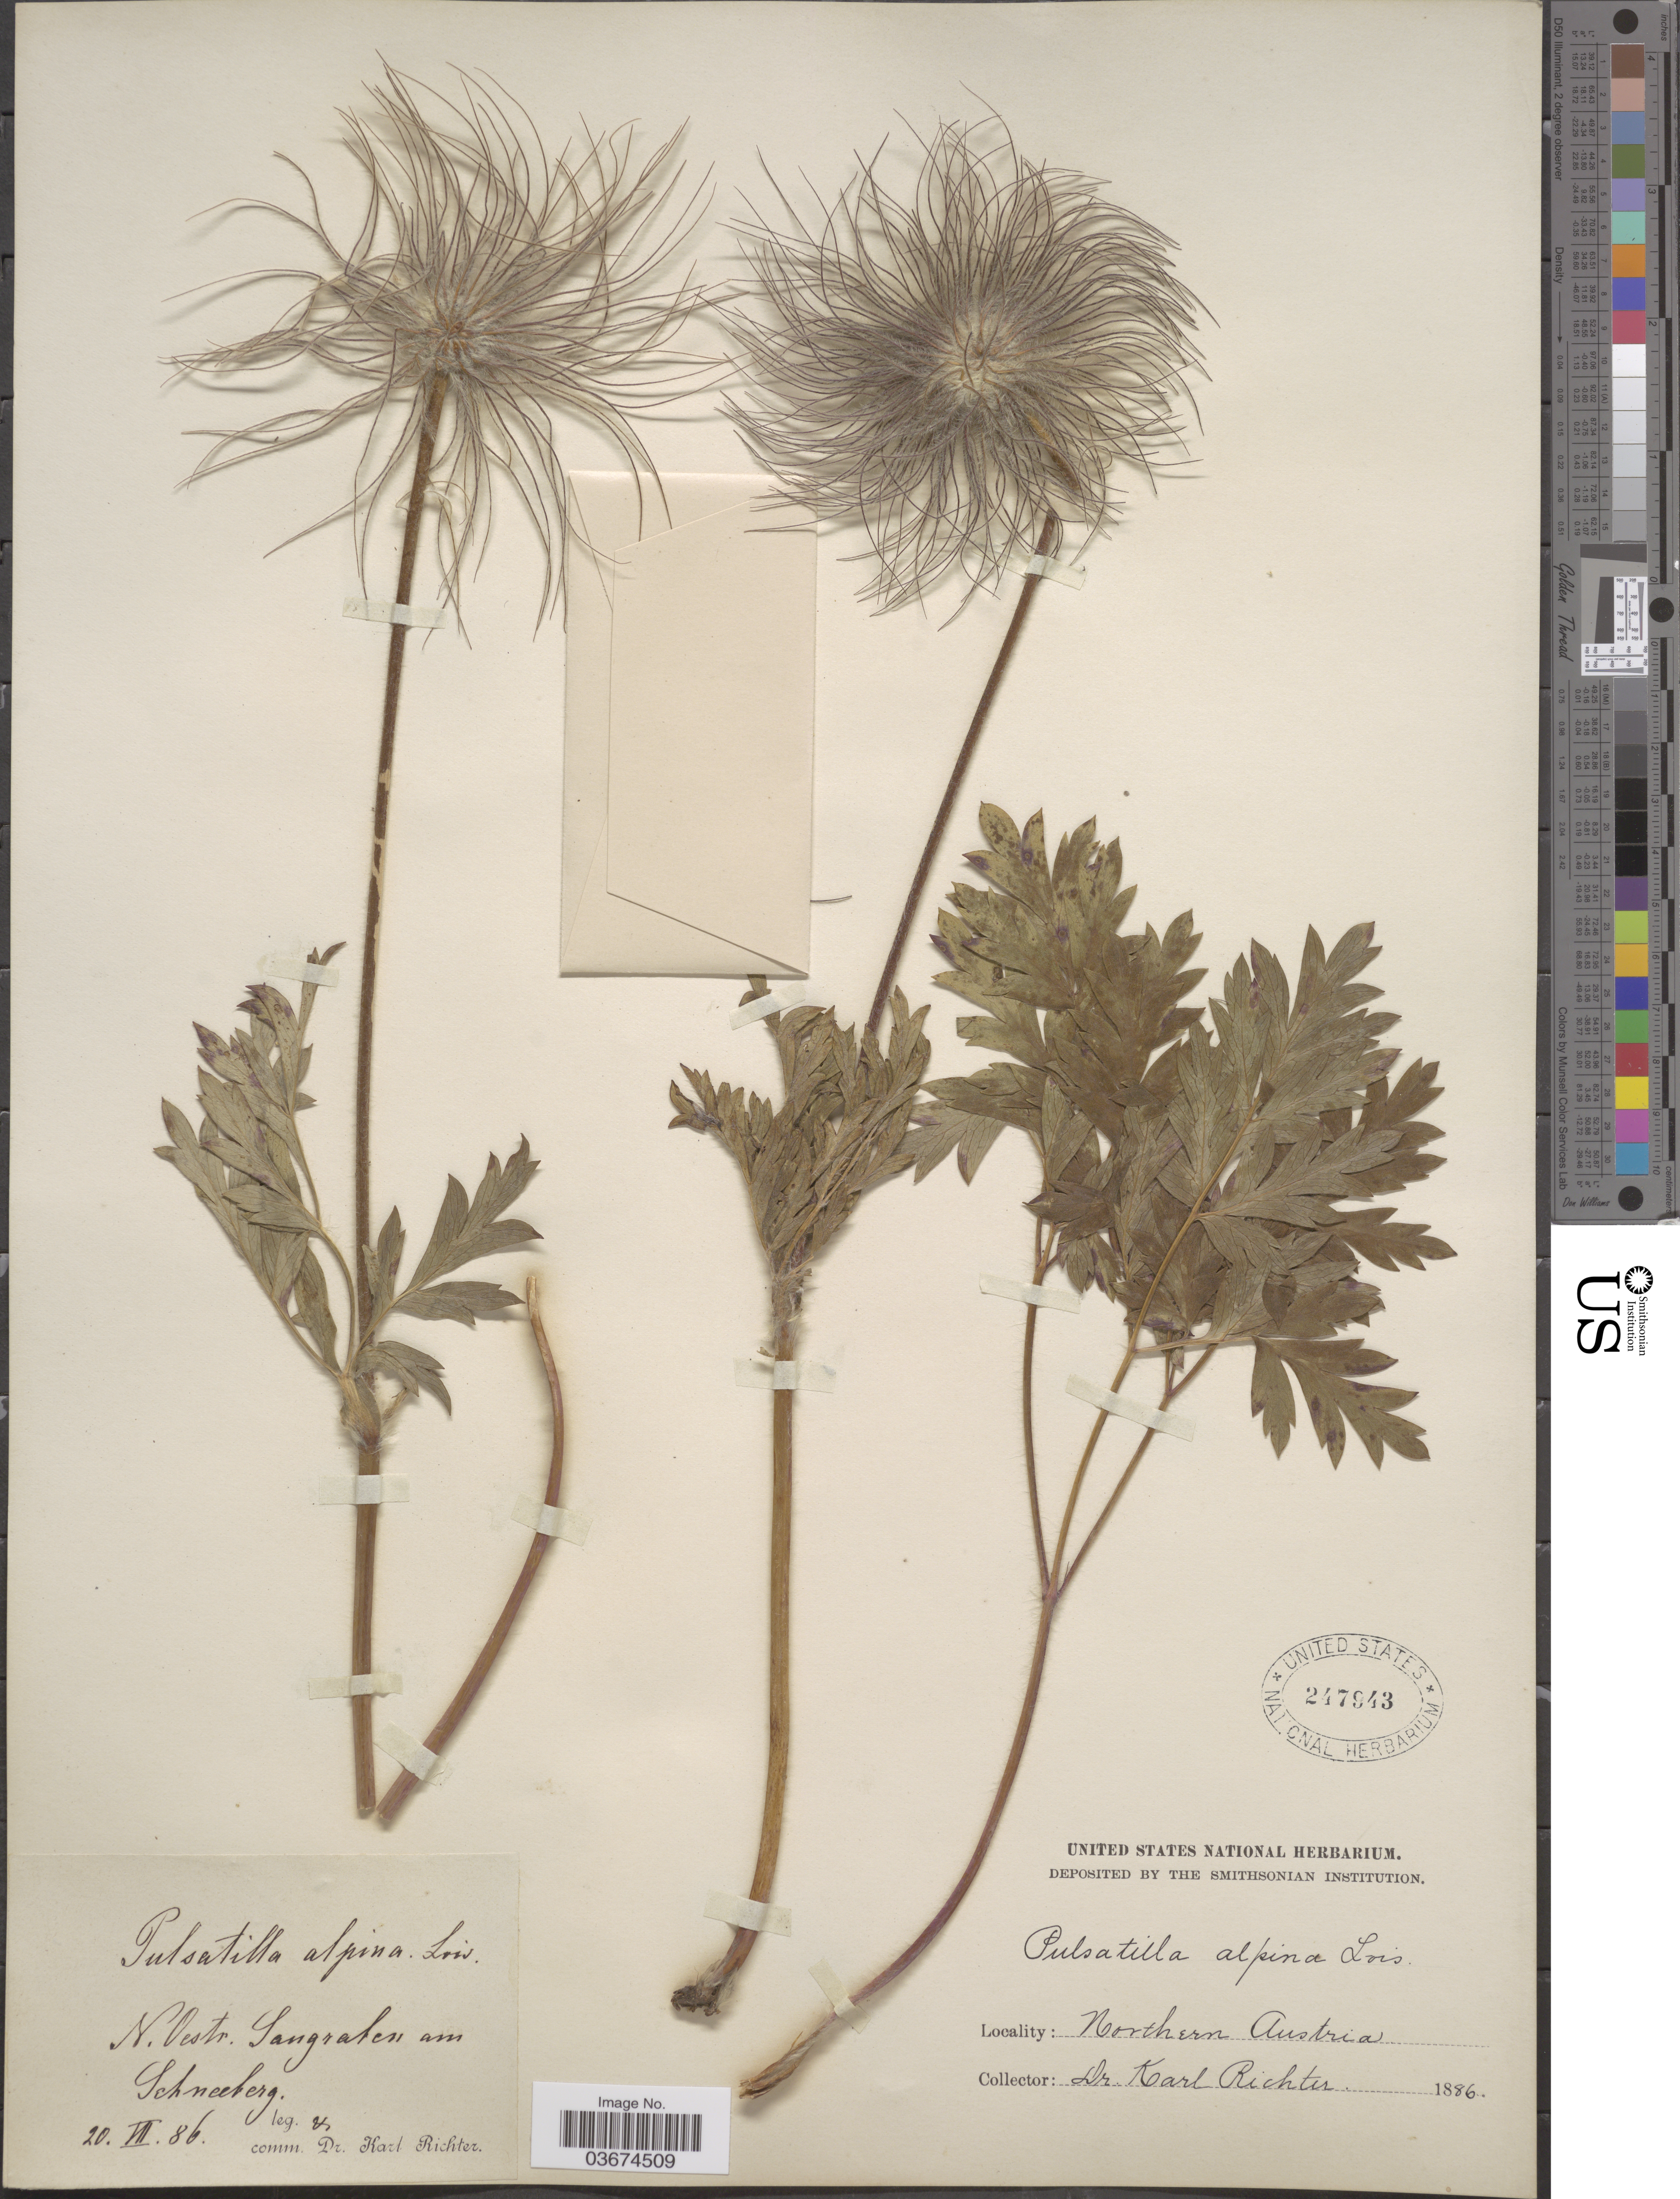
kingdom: Plantae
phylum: Tracheophyta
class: Magnoliopsida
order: Ranunculales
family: Ranunculaceae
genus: Pulsatilla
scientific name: Pulsatilla alpina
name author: Delarbre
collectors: K. Richter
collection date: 1886-07-20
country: Austria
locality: N. Oestr. Langraten [interpreted] am Schneeberg. Northern Austria.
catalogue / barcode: US 247943